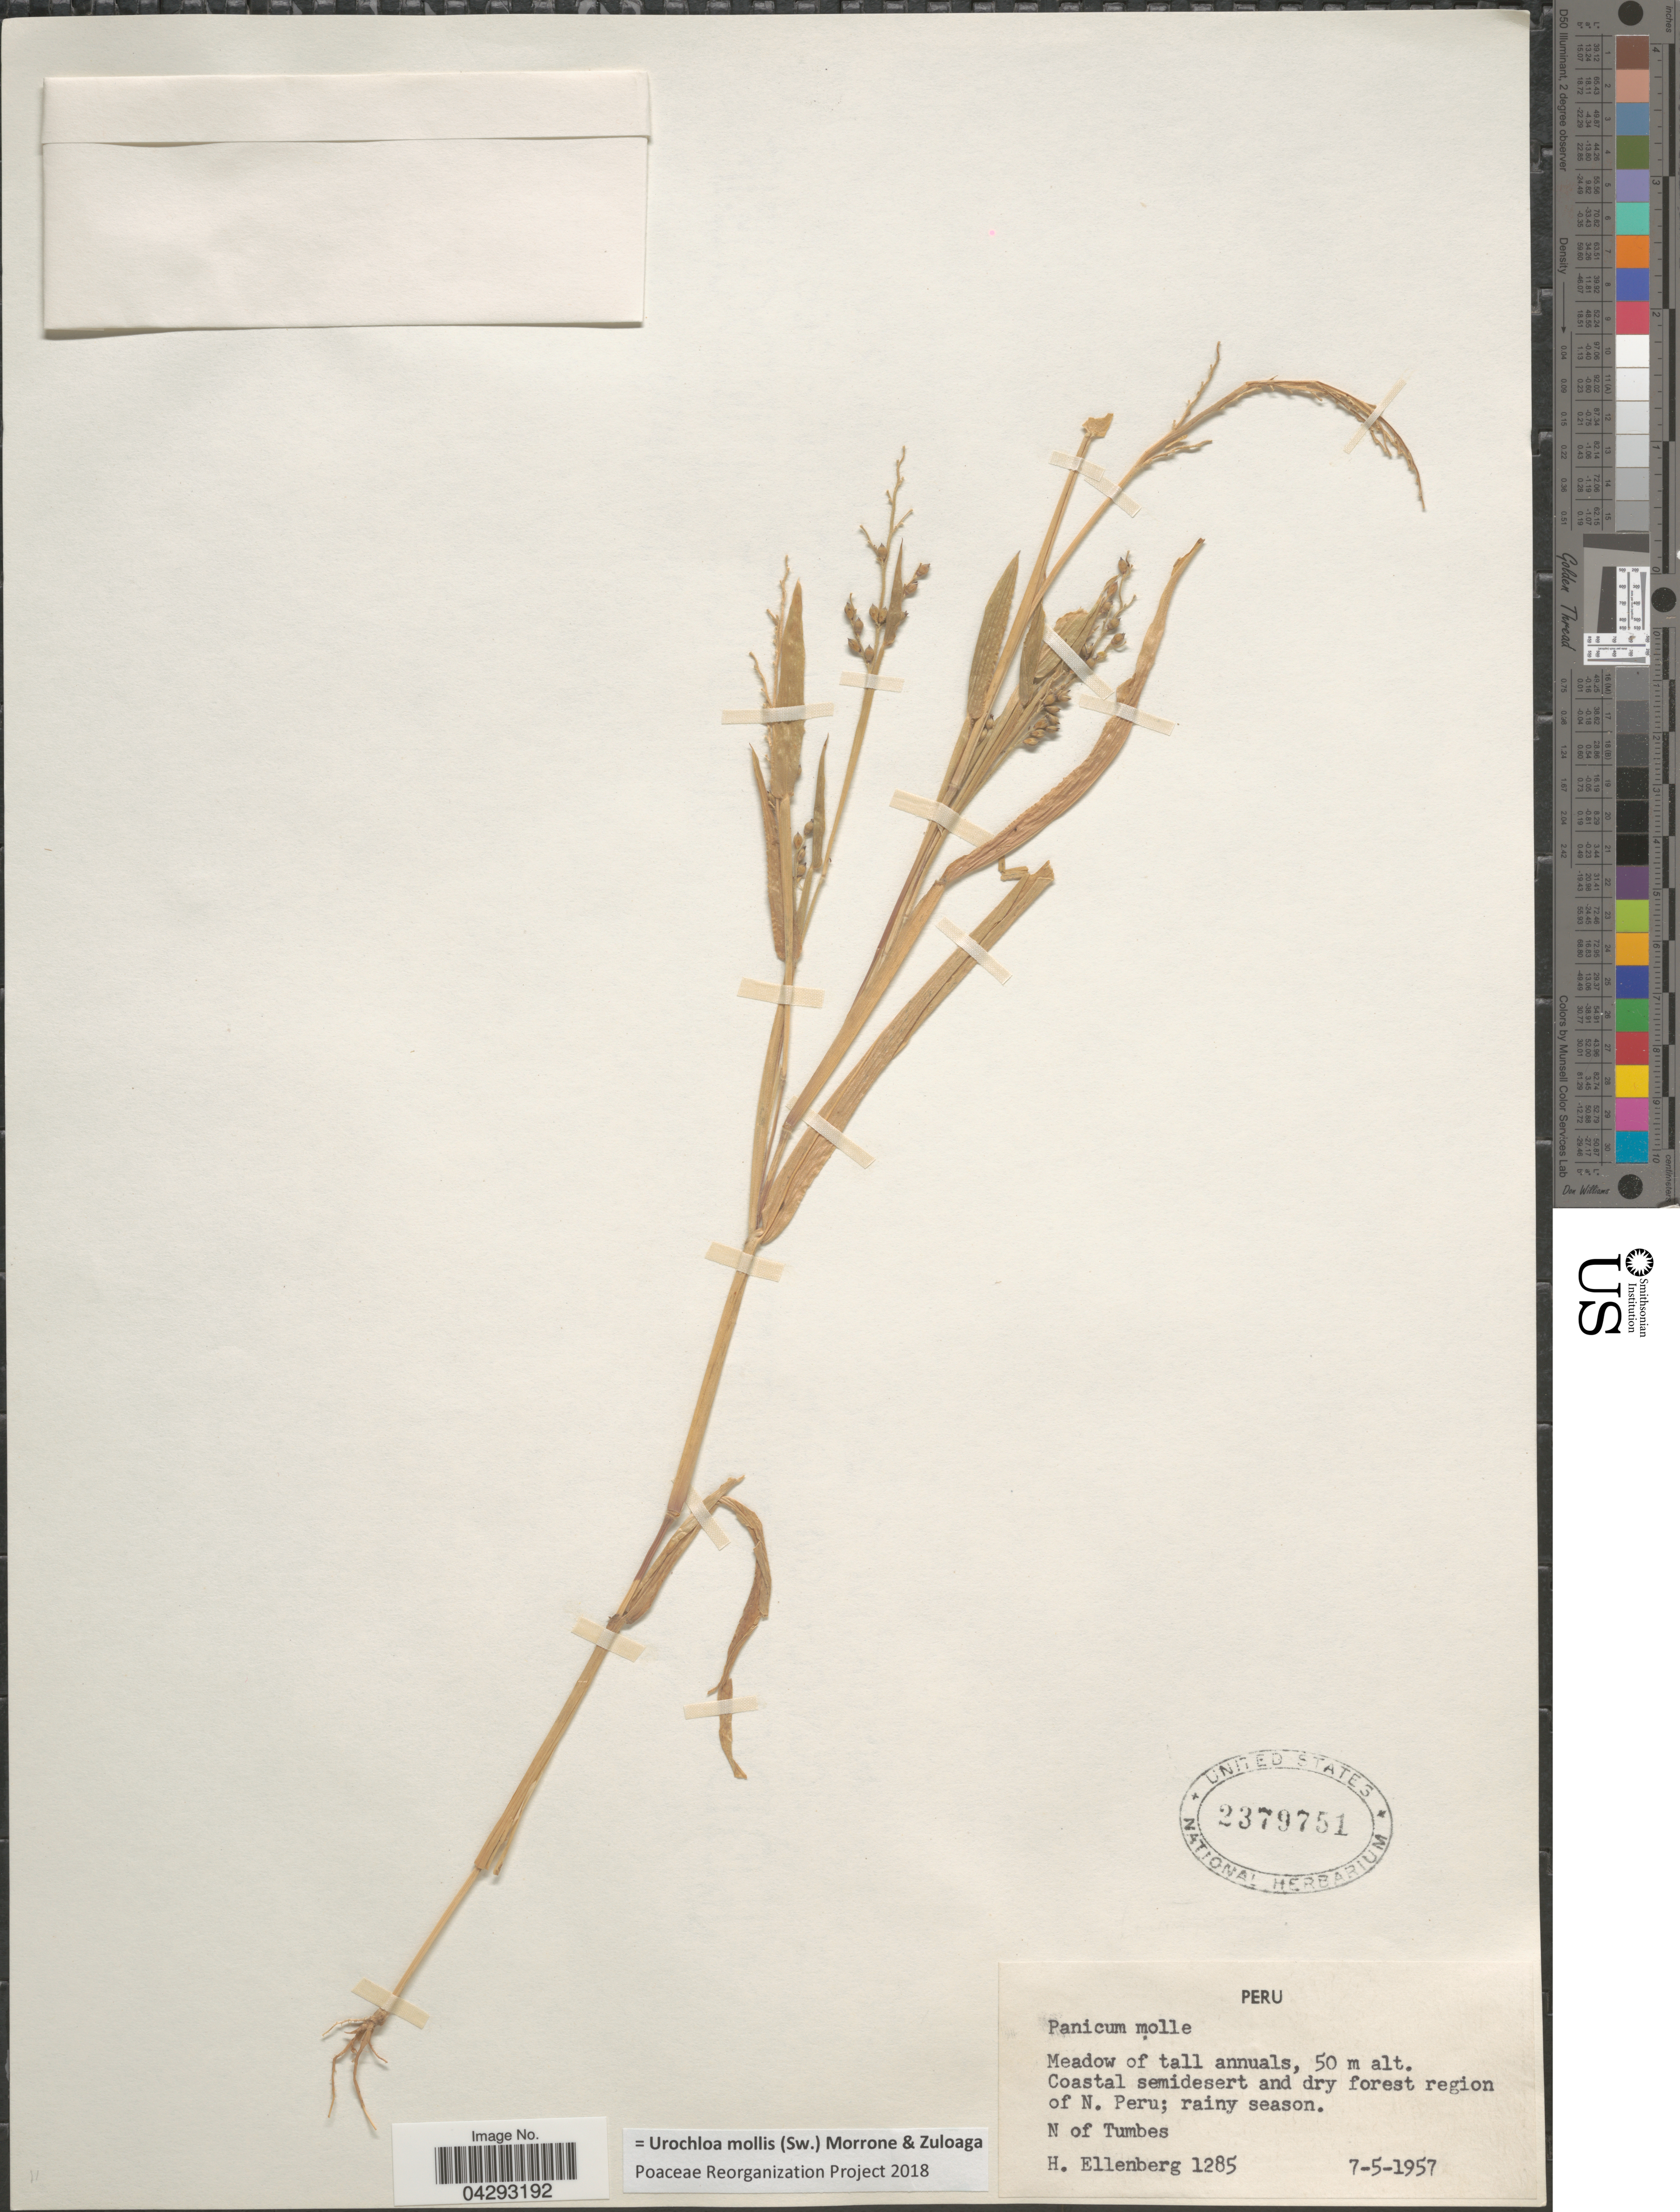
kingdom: Plantae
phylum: Tracheophyta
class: Liliopsida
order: Poales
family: Poaceae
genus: Urochloa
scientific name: Urochloa mollis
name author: (Sw.) Morrone & Zuloaga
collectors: H. Ellenberg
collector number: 1285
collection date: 1957-05-07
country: Peru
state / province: Tumbes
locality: Coastal semidesert and dry forest region of N. Peru; rainy season. N of Tumbes.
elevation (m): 50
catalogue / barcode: US 2379751